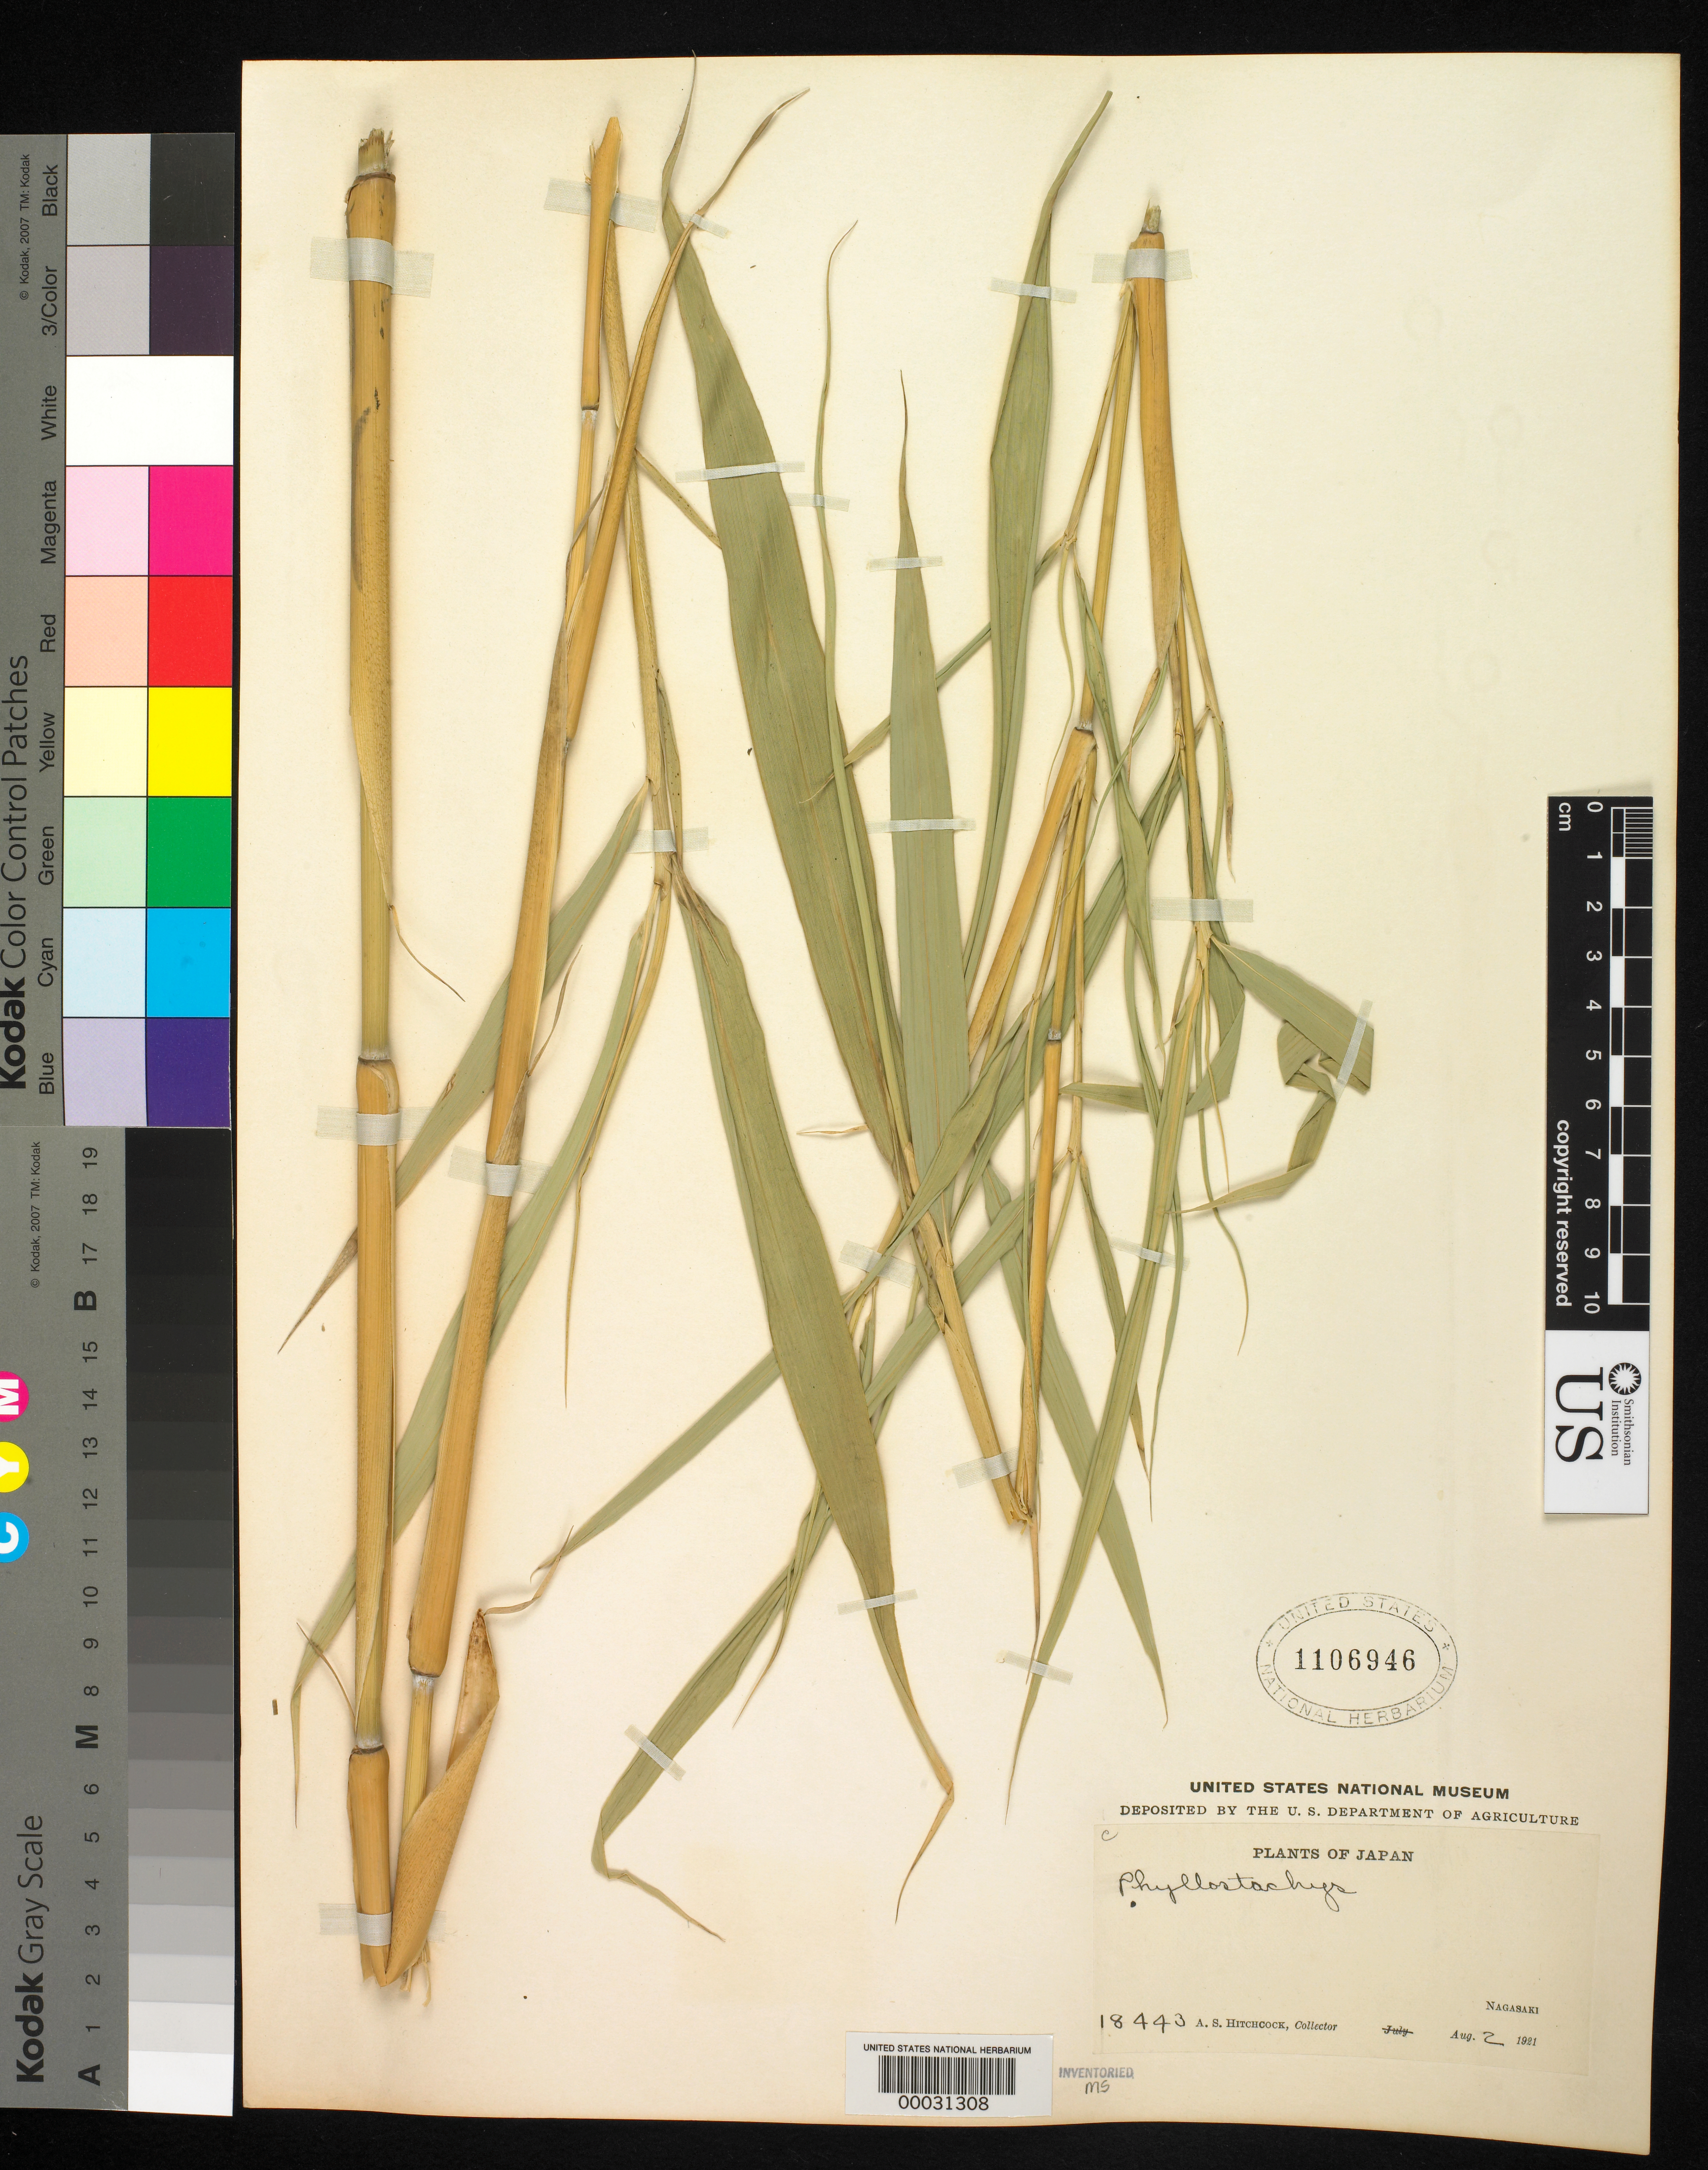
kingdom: Plantae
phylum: Tracheophyta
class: Liliopsida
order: Poales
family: Poaceae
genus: Pseudosasa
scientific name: Pseudosasa hindsii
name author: (Munro) S.L. Chen & G.Y. Sheng ex T.G. Liang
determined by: Poaceae Reorganization Project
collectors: A. S. Hitchcock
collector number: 18443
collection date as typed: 02 Aug 1921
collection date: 1921-08-02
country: Japan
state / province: Nagasaki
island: Kyushu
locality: Nagasaki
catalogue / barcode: US 1106946